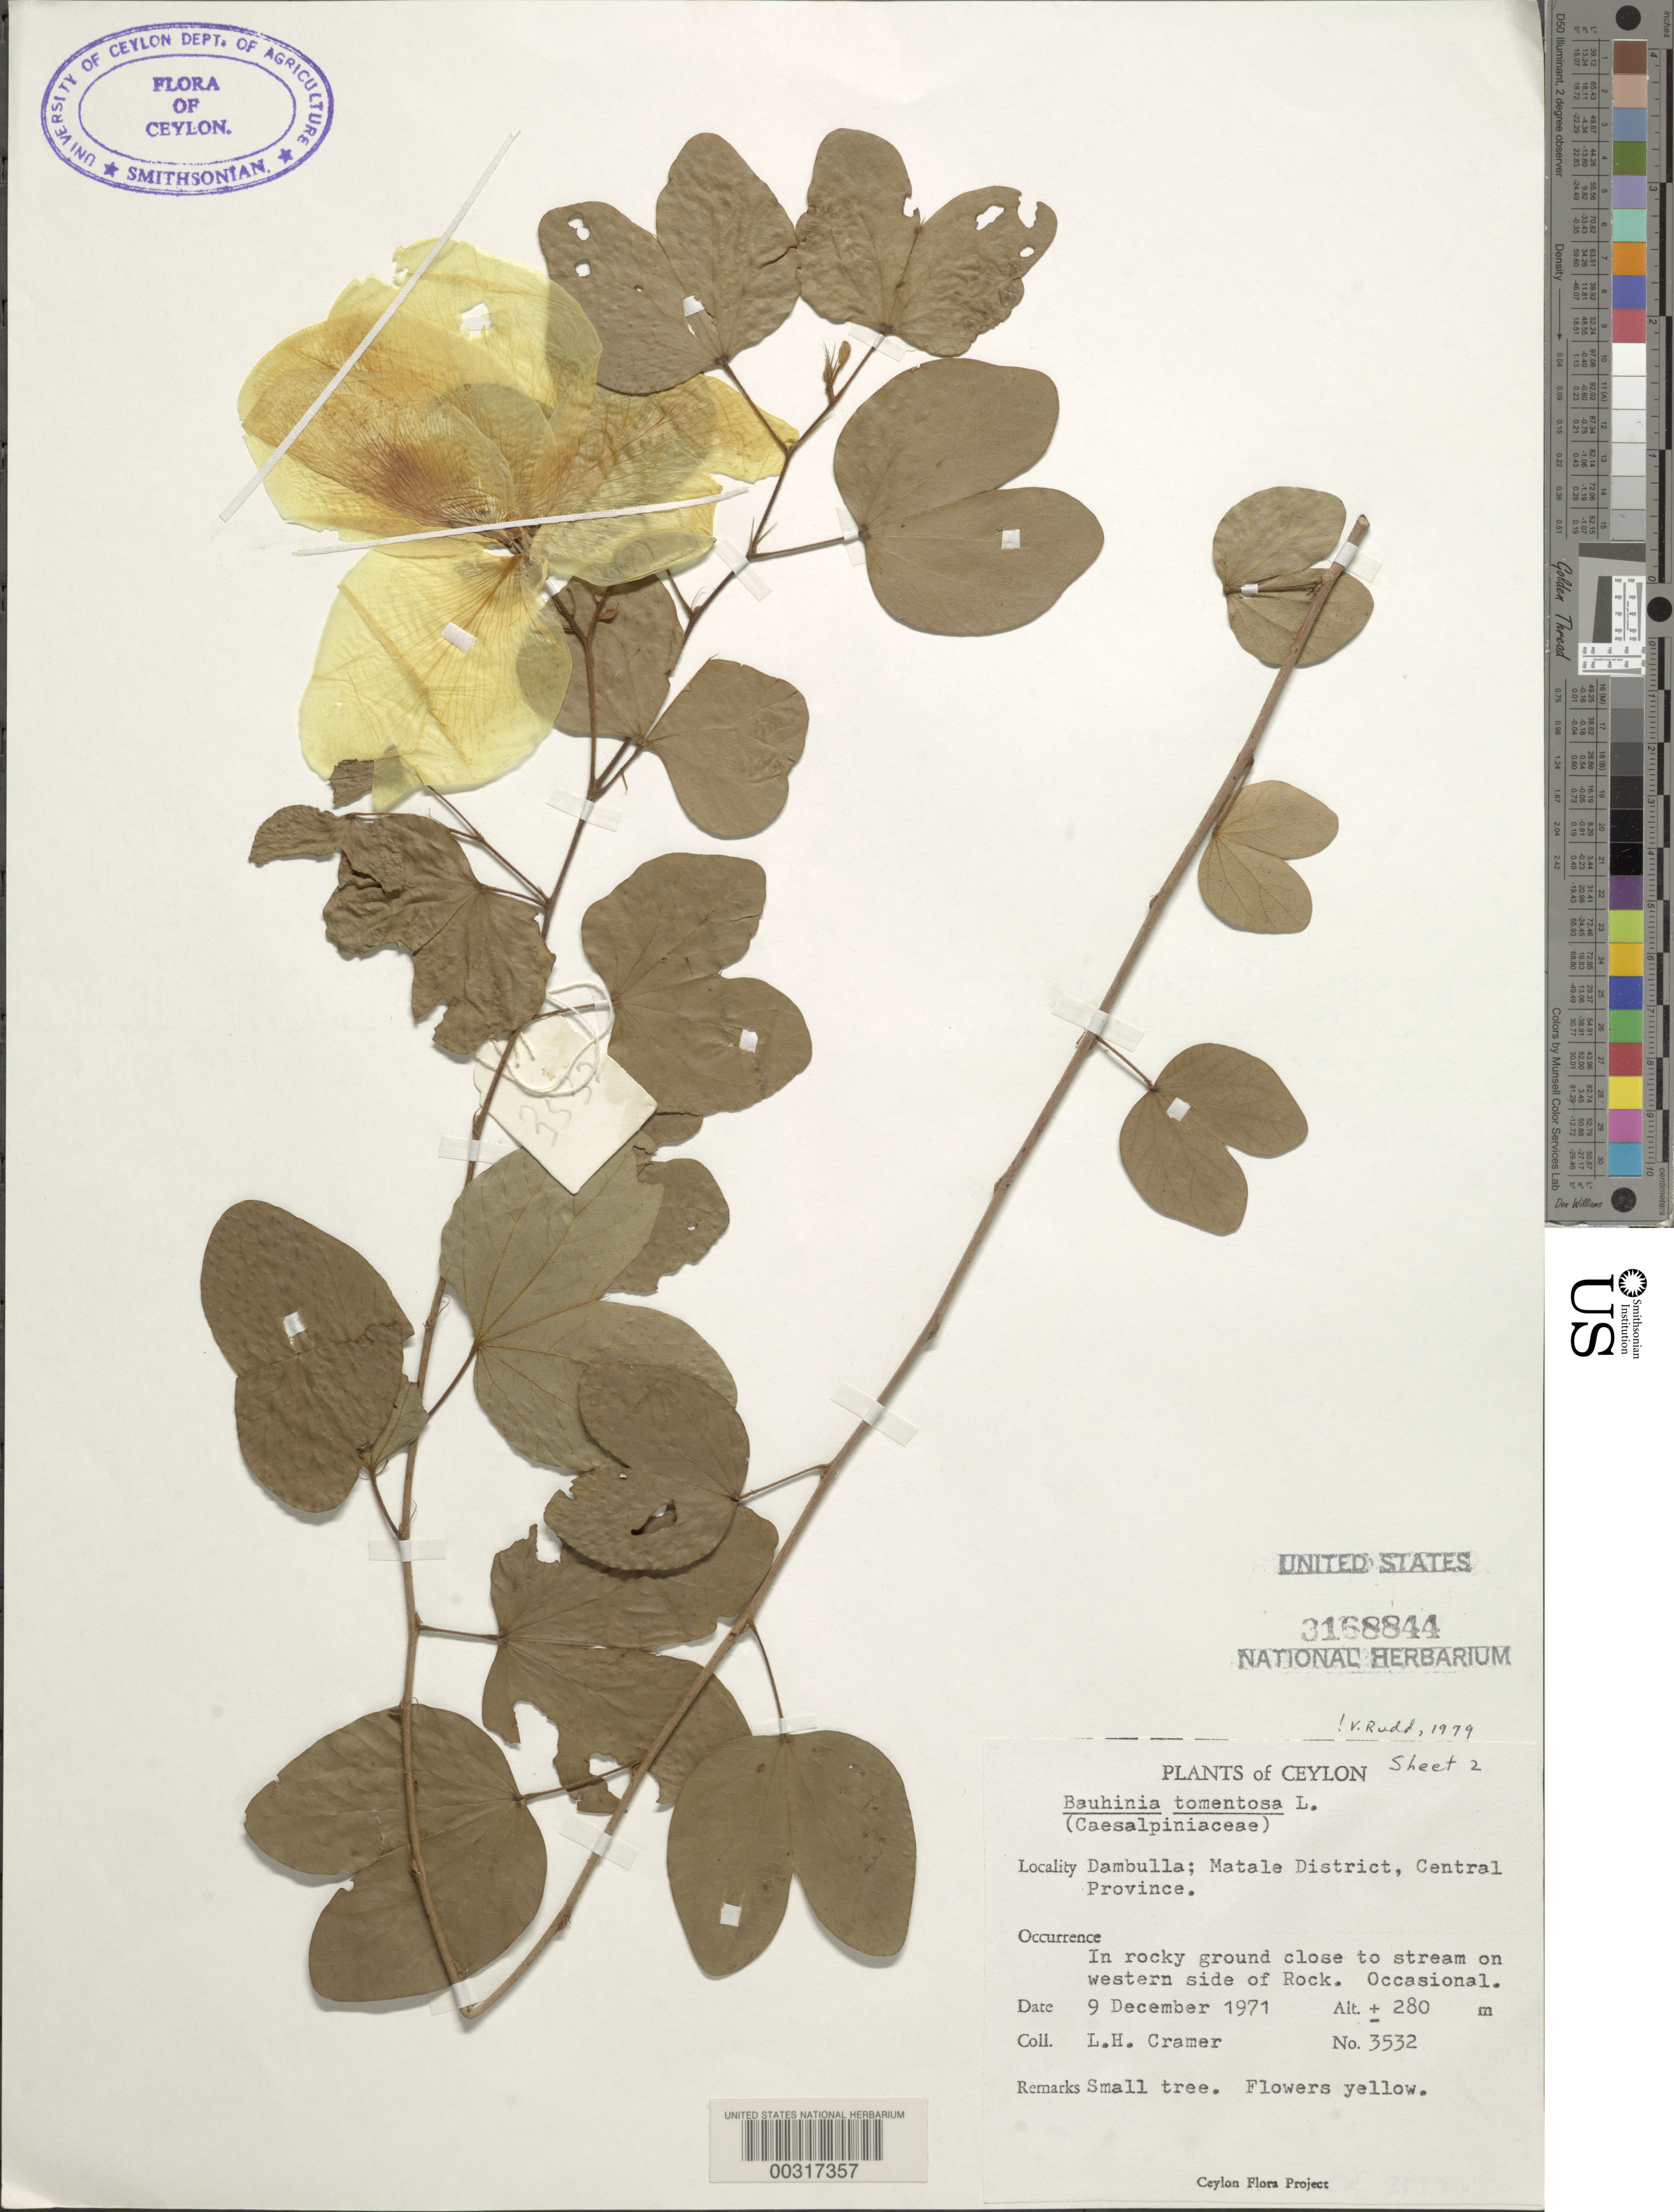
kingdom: Plantae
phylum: Tracheophyta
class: Magnoliopsida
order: Fabales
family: Fabaceae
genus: Bauhinia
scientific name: Bauhinia tomentosa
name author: L.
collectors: L. H. Cramer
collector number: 3532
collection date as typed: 09 Dec 1971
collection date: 1971-12-09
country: Sri Lanka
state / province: Central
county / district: Matale Dist.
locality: Dambulla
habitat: In rocky ground close to stream on western side of rock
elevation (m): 280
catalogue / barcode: US 3168844